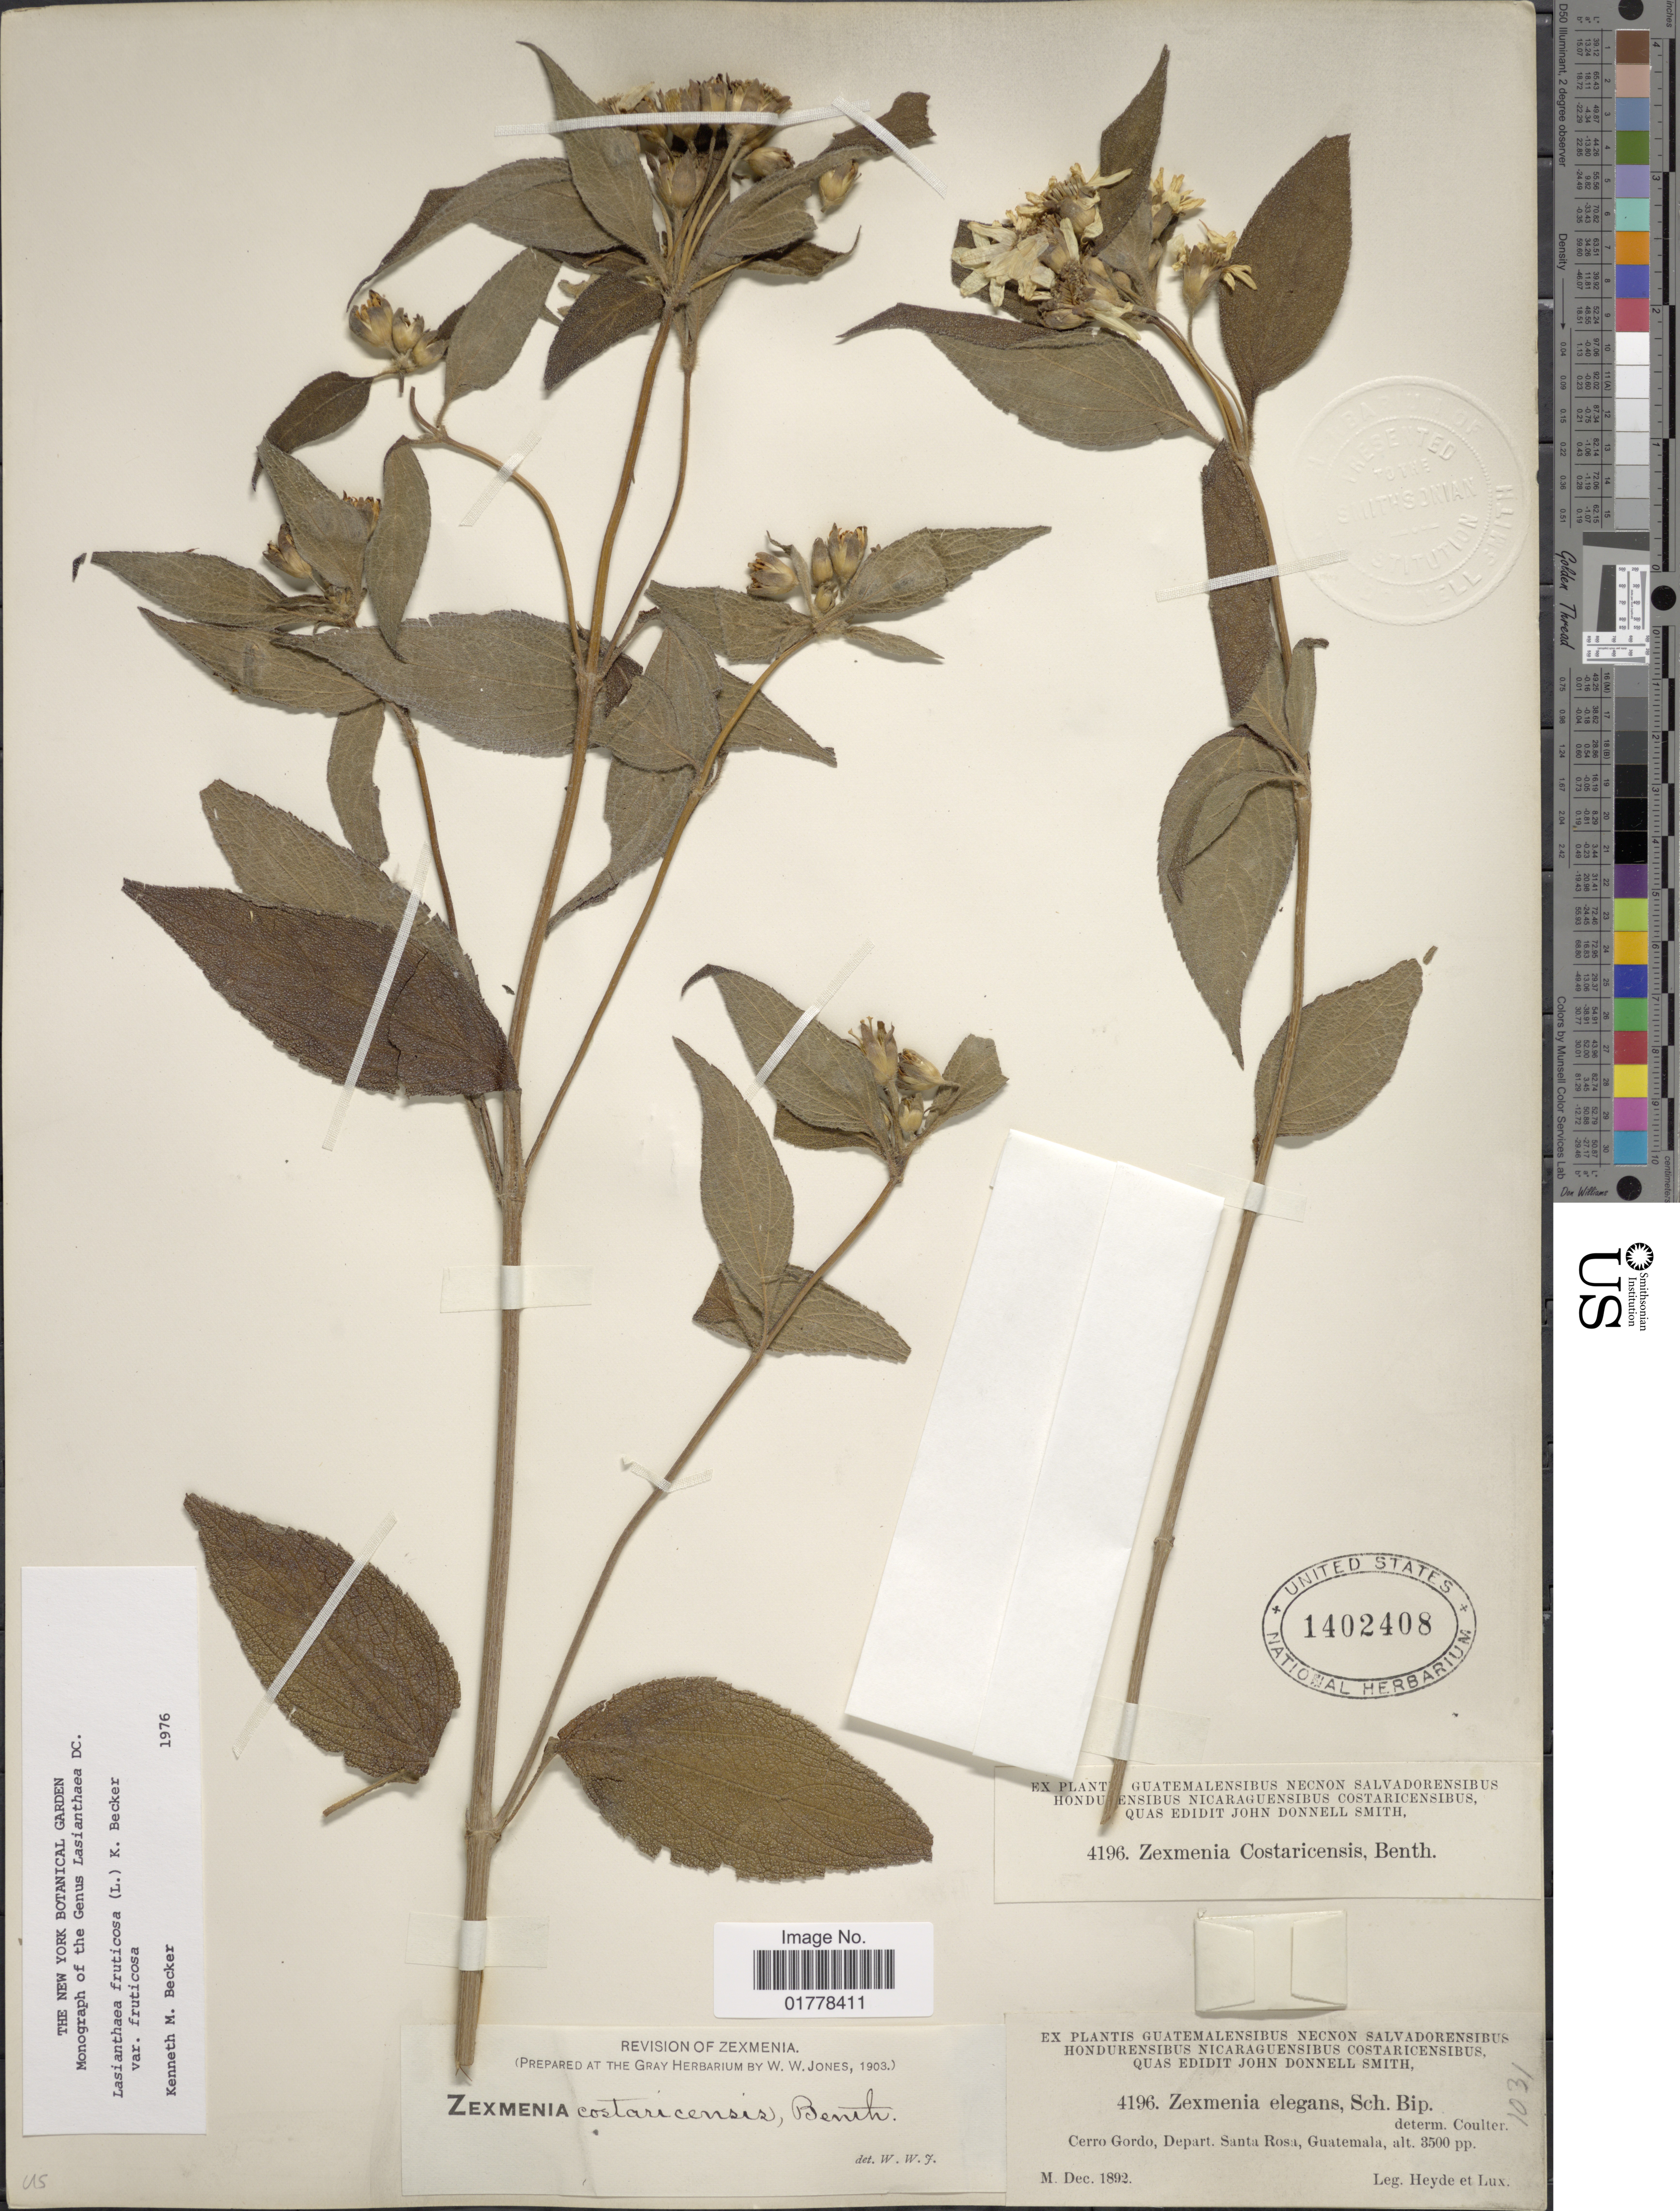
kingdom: Plantae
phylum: Tracheophyta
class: Magnoliopsida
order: Asterales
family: Asteraceae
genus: Lasianthaea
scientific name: Lasianthaea fruticosa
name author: (L.) K.M. Becker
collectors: Heyde & Lux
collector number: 4196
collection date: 1892-12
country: Guatemala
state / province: Santa Rosa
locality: Cerro Gordo, Depart. Santa Rosa, Guatemala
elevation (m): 1067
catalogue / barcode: US 1402408